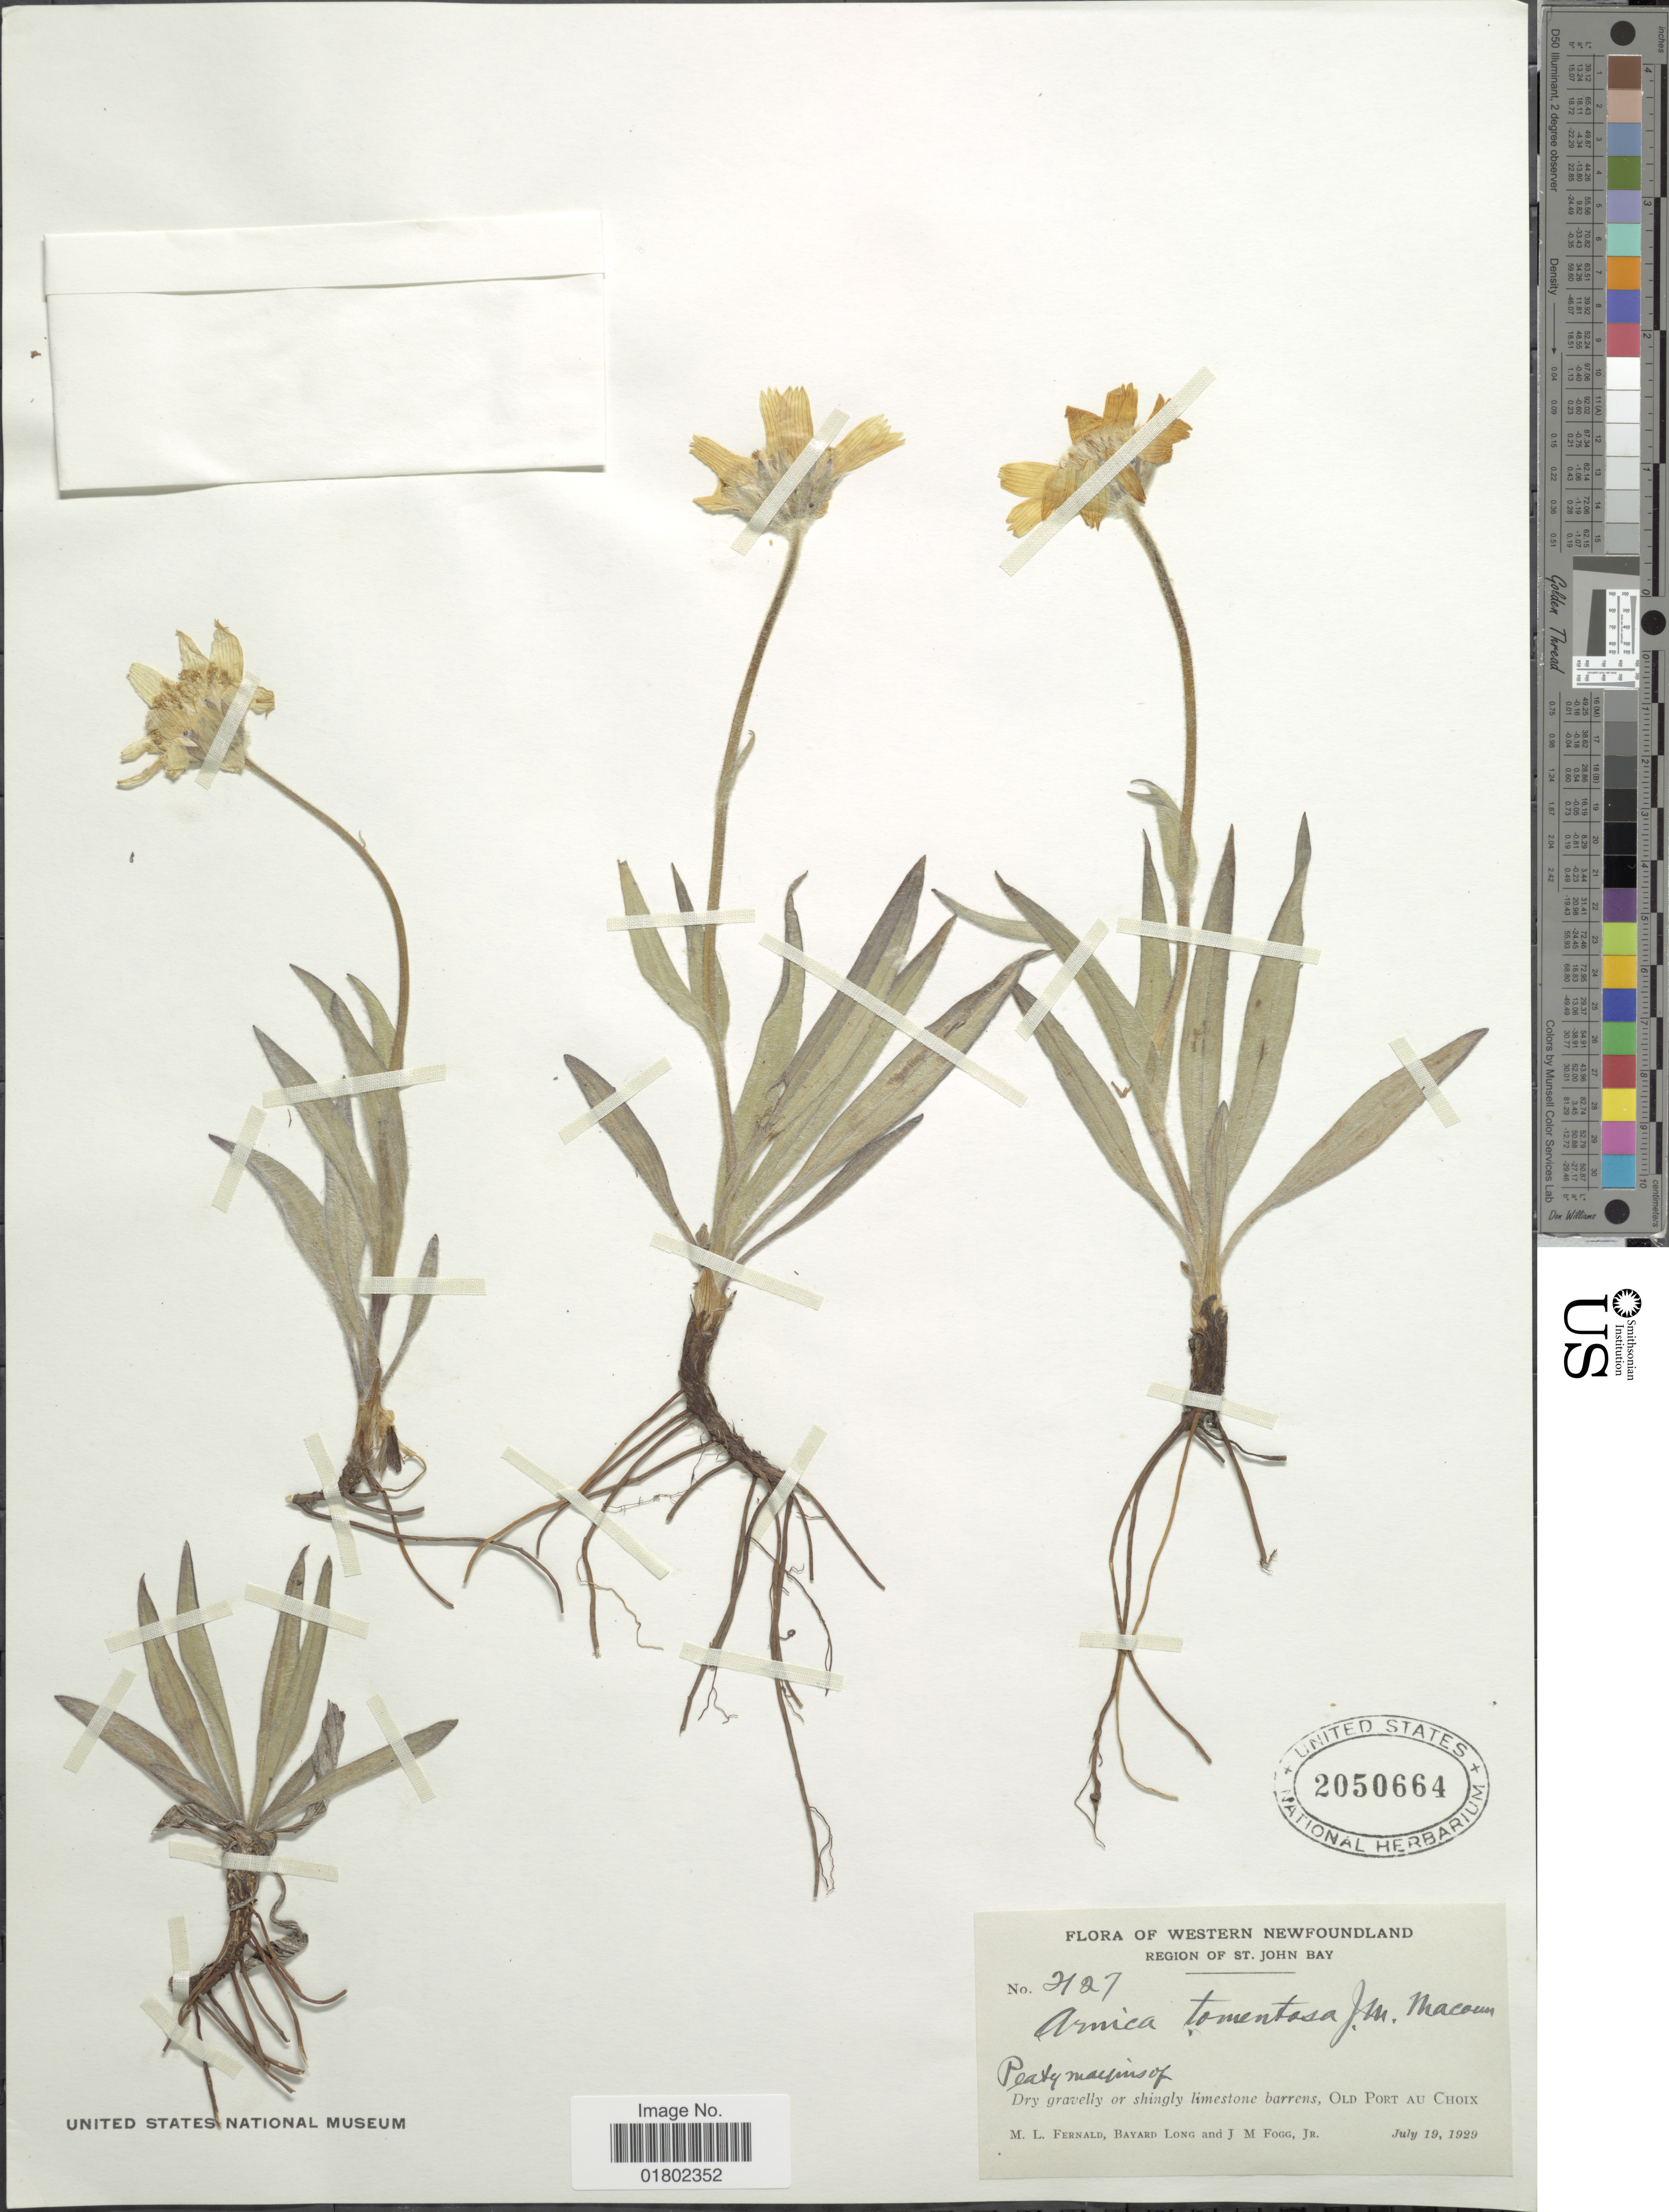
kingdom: Plantae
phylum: Tracheophyta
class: Magnoliopsida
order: Asterales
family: Asteraceae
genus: Arnica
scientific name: Arnica alpina subsp. tomentosa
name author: (Macoun) Maguire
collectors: M. L. Fernald, B. Long & J. Fogg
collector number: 2127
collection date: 1929-07-19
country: Canada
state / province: Newfoundland and Labrador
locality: Western Newfoundland, Region of St. John Bay, Old Port au Choix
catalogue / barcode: US 2050664